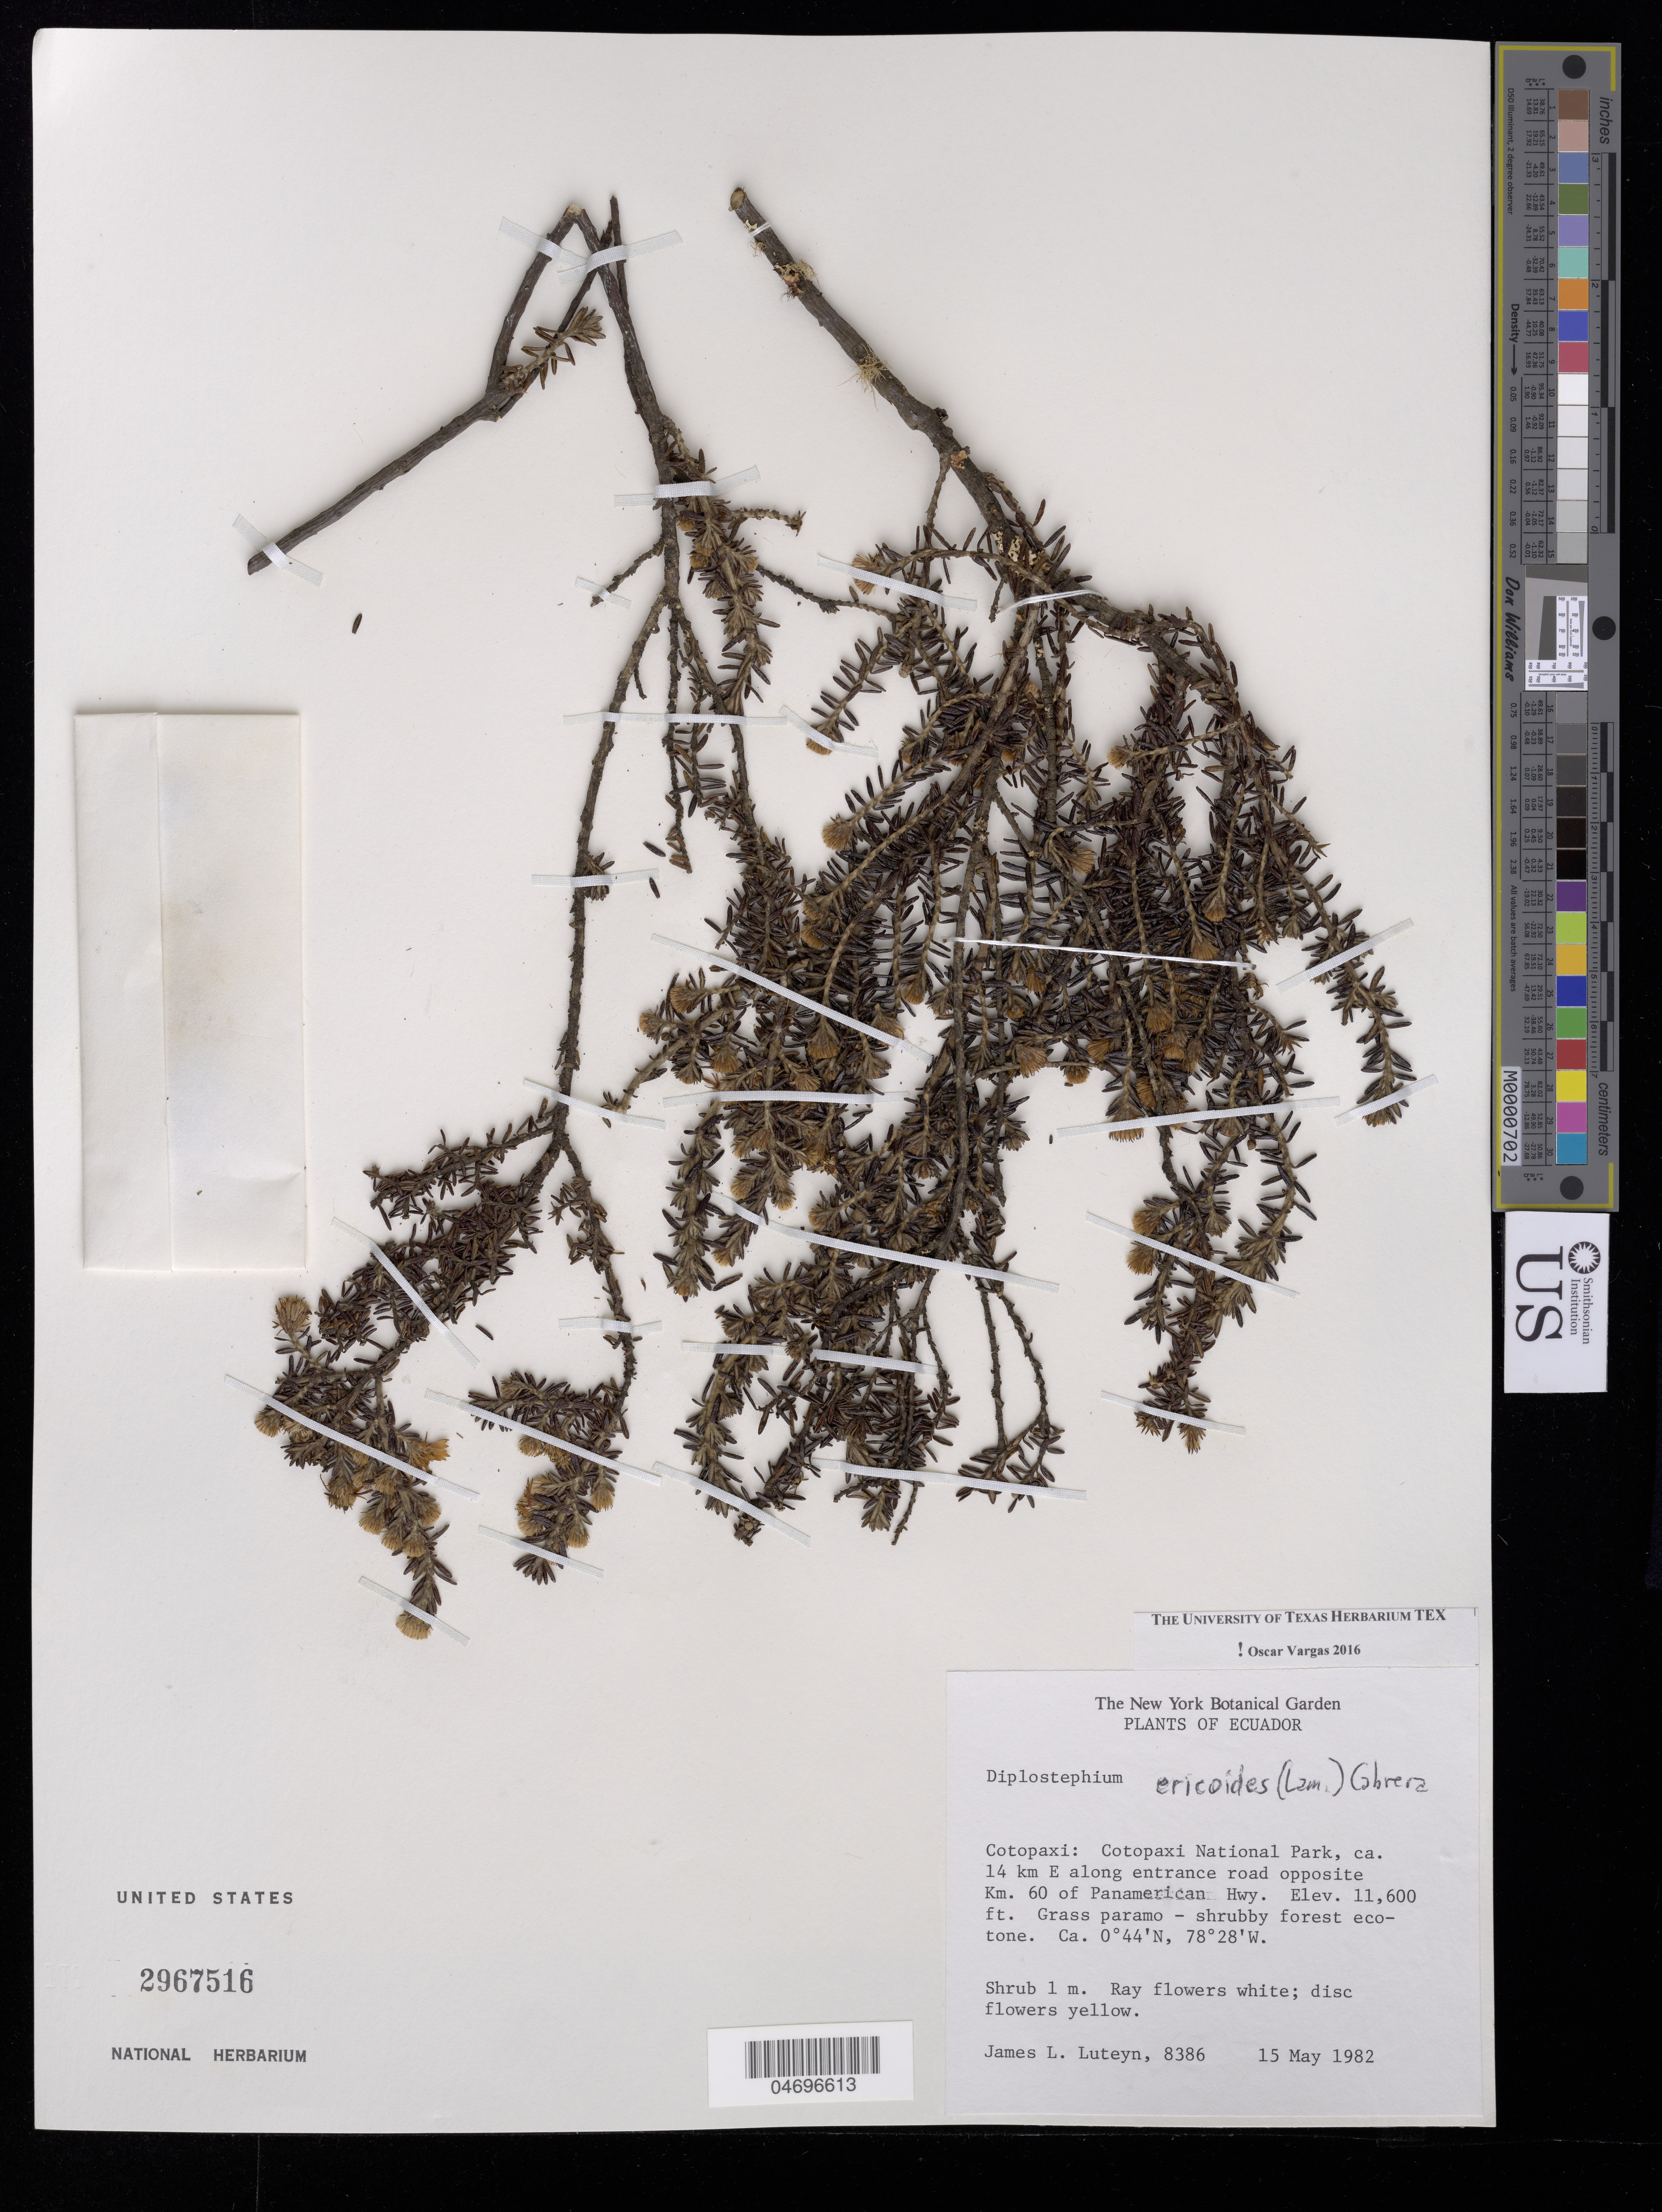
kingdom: Plantae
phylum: Tracheophyta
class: Magnoliopsida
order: Asterales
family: Asteraceae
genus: Diplostephium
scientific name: Diplostephium ericoides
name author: (Lam.) Cabrera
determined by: Vargas, Oscar M.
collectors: J. L. Luteyn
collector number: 8386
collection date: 1982-05-15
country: Ecuador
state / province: Cotopaxi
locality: Cotopaxi National Park. ca. 14 km E along entrance road opposite km 60 of Panamerican Hwy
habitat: Grass paramo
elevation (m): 3536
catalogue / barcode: US 2967516